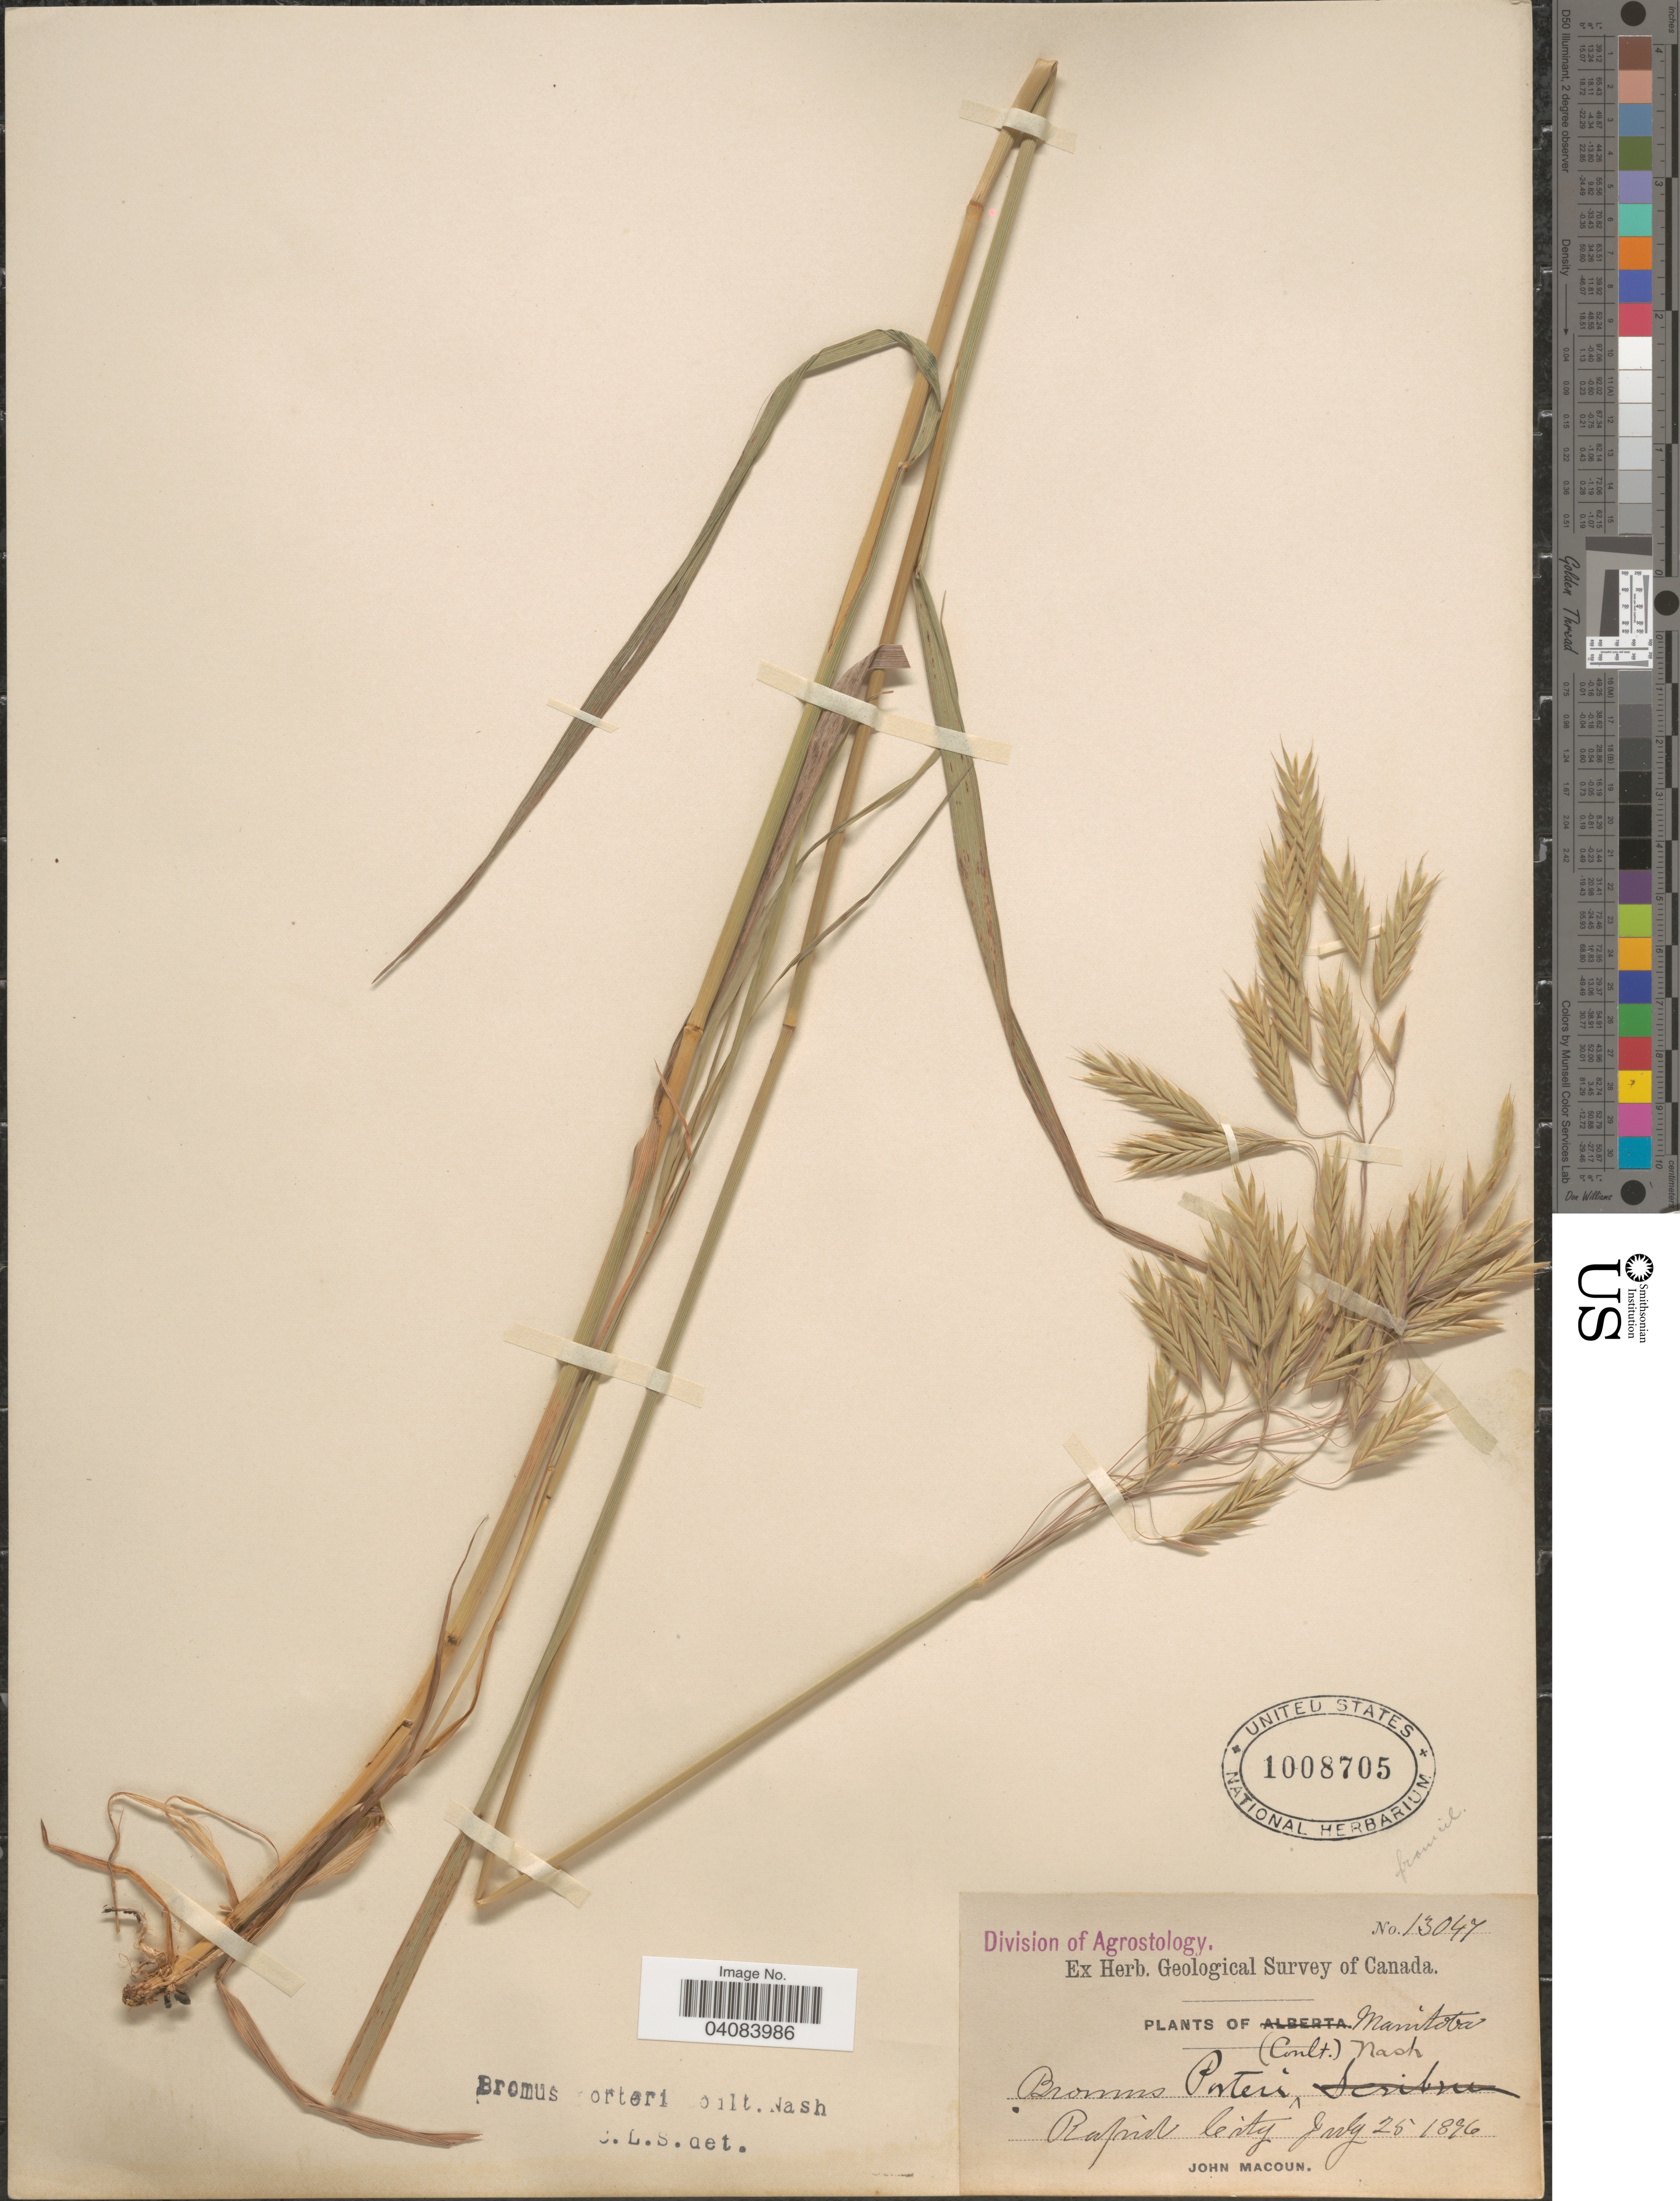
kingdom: Plantae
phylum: Tracheophyta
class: Liliopsida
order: Poales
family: Poaceae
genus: Bromus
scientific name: Bromus porteri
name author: (J.M. Coult.) Nash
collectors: J. Macoun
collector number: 13047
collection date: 1896-07-25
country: Canada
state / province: Manitoba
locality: Herb. Geological Survey of Canada. Rapid City.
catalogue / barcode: US 1008705